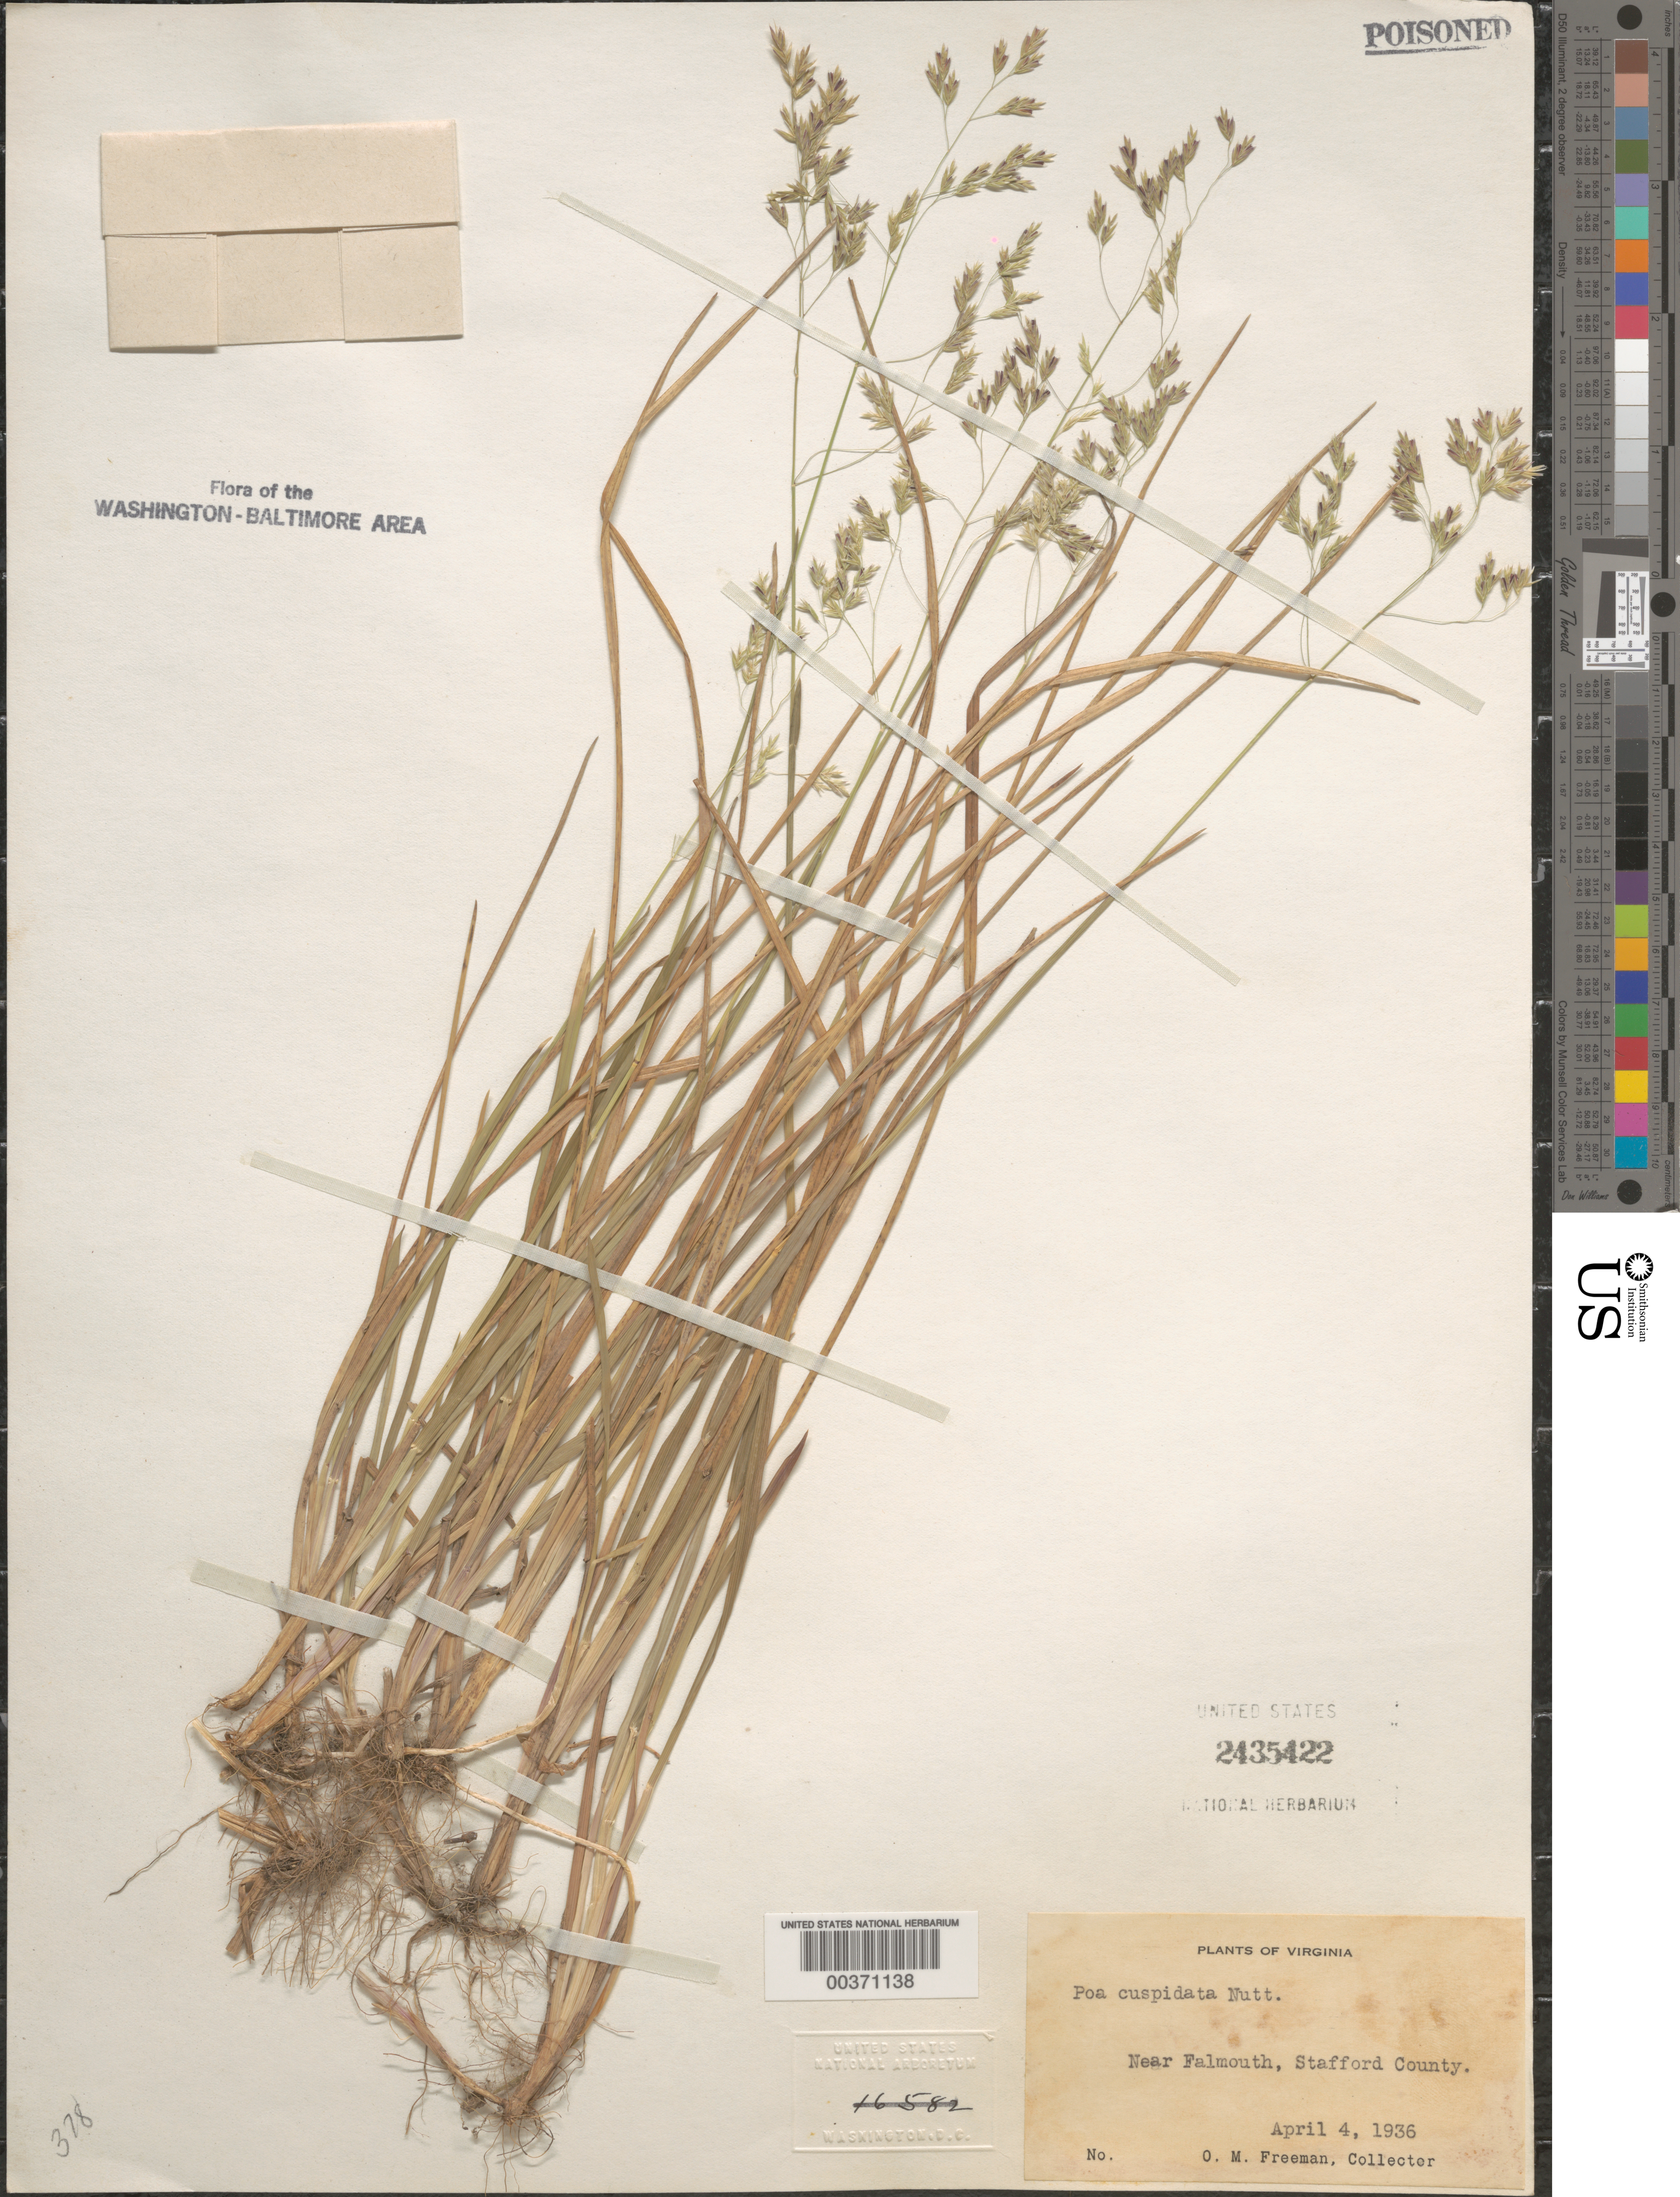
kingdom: Plantae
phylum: Tracheophyta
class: Liliopsida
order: Poales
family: Poaceae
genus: Poa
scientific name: Poa cuspidata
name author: Nutt.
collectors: O. Freeman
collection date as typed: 04 Apr 1936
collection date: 1936-04-04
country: United States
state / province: Virginia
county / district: Stafford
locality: Near Falmouth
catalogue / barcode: US 2435422